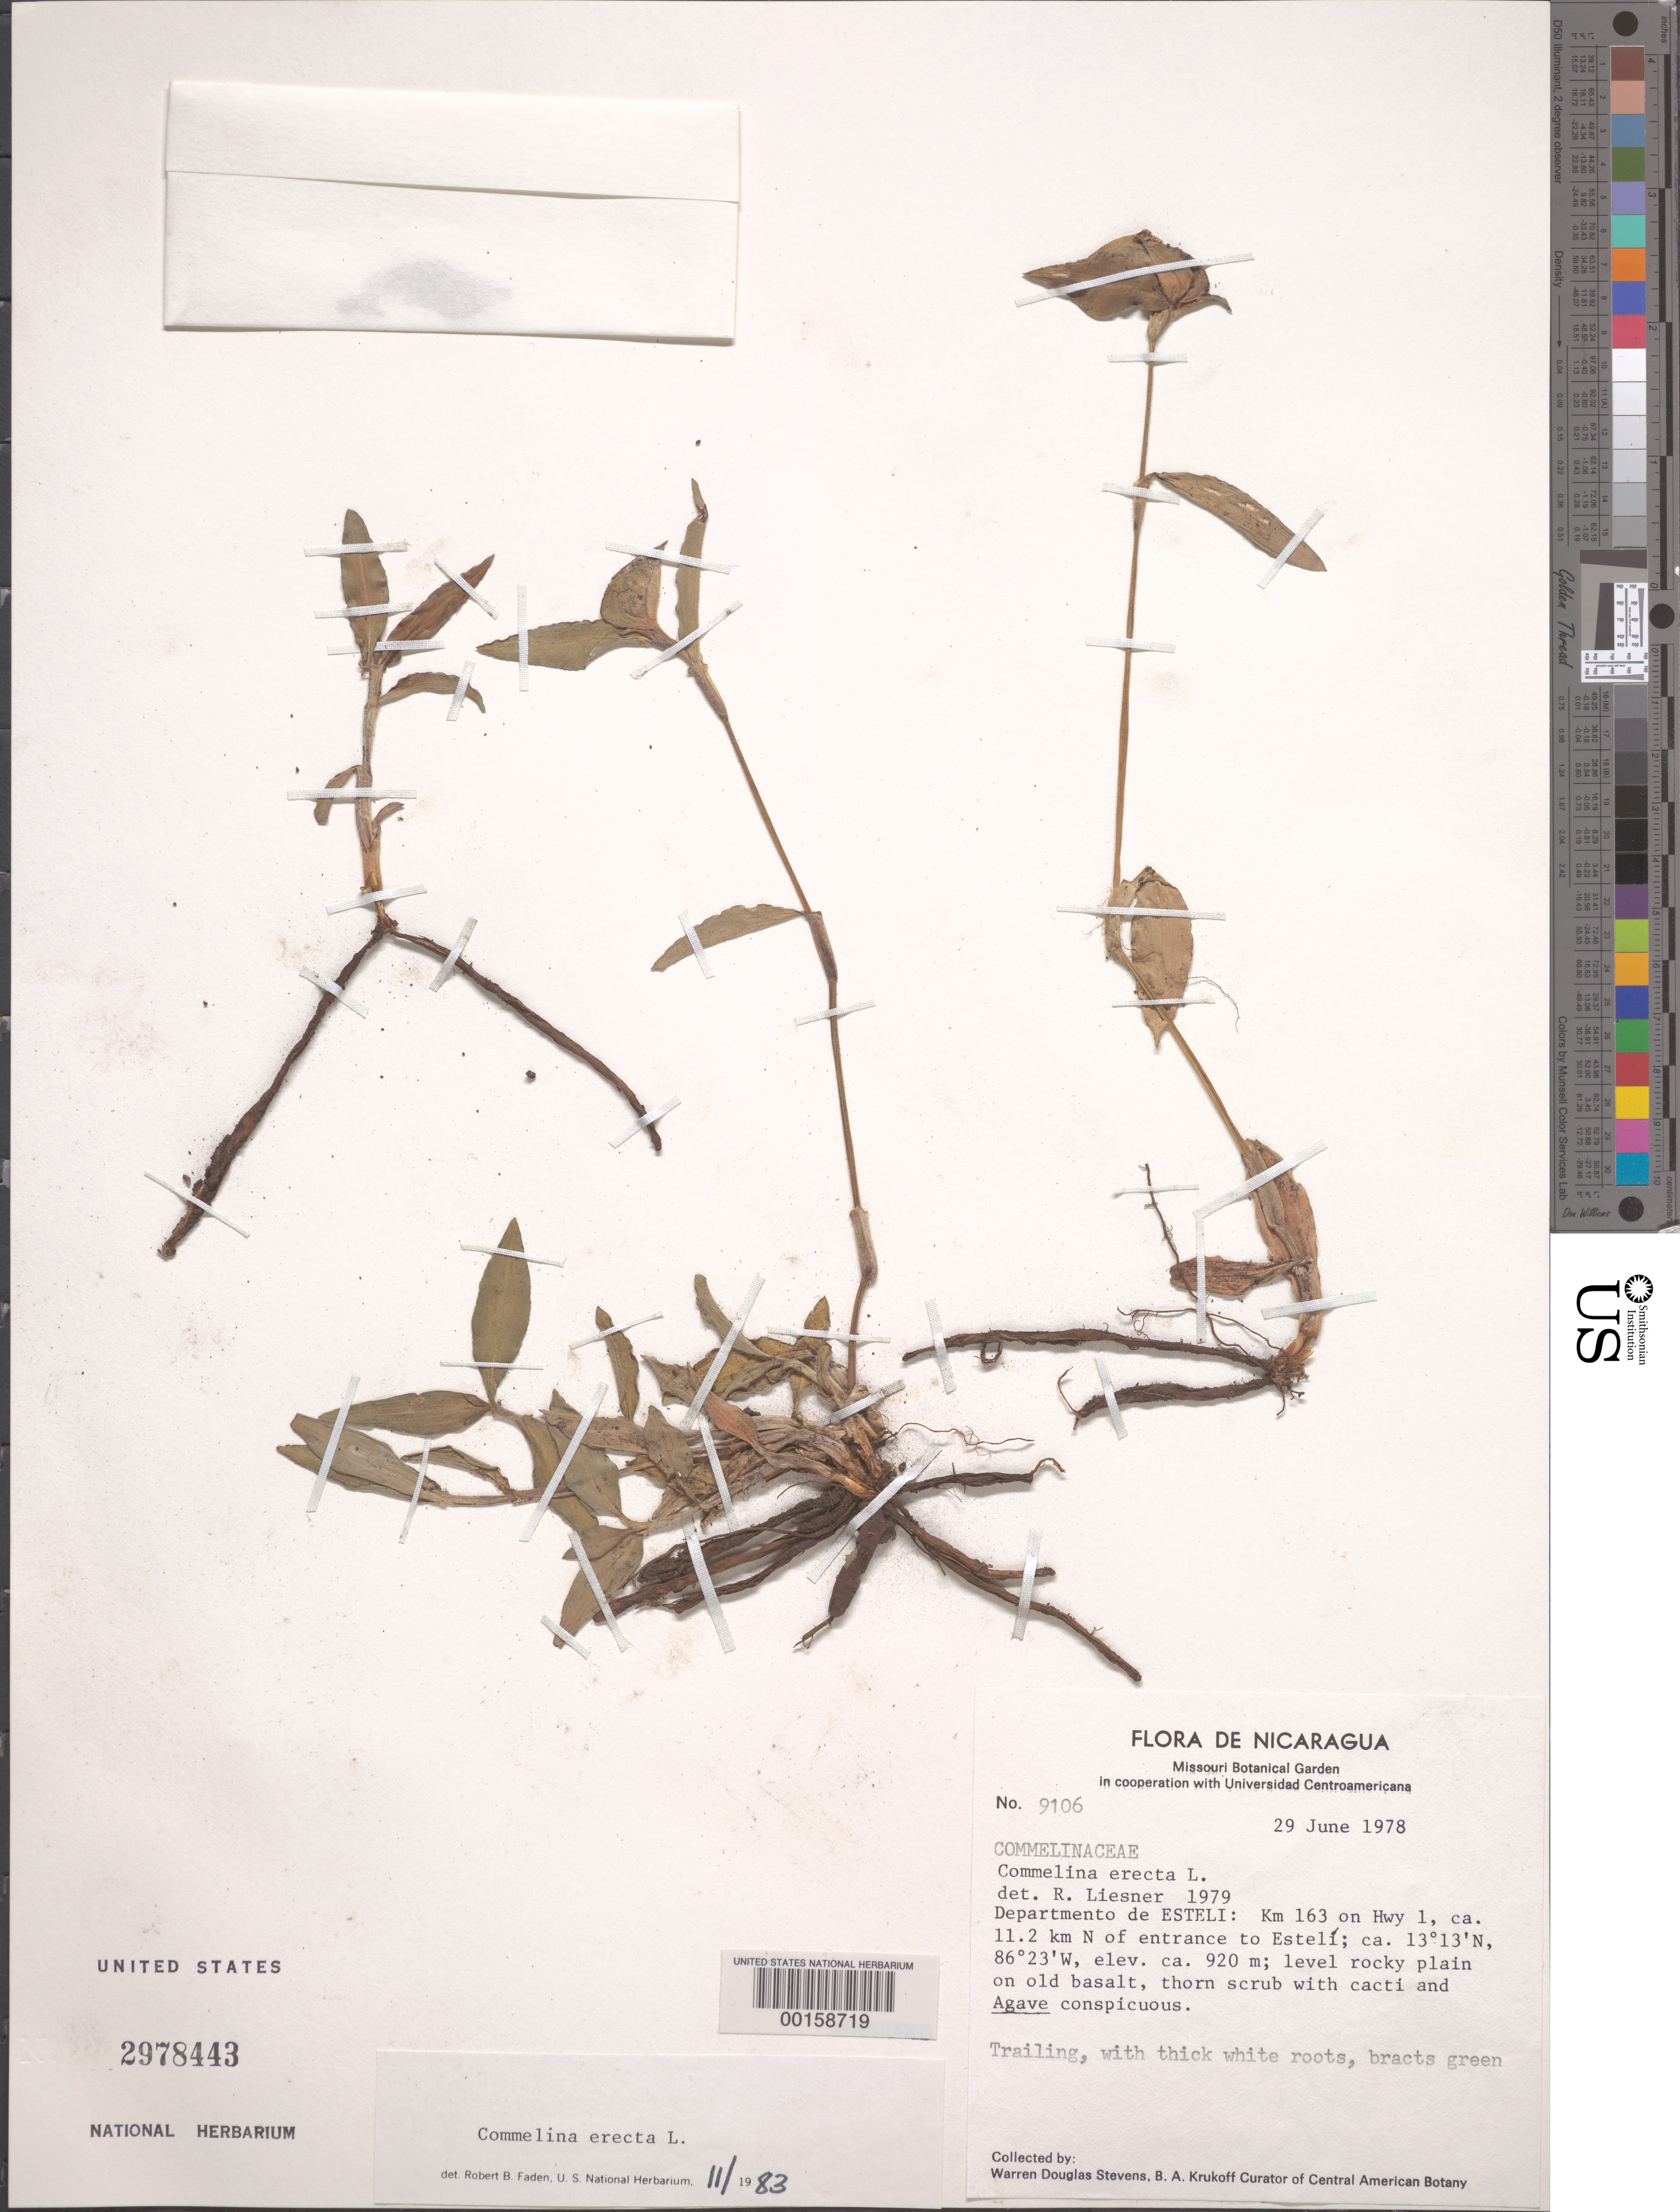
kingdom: Plantae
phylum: Tracheophyta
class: Liliopsida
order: Commelinales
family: Commelinaceae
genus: Commelina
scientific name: Commelina erecta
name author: L.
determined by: Faden, Robert B., (US), Smithsonian Institution - National Museum of Natural History (UNITED STATES)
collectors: W. Steens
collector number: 9106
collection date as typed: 29 Jun 1978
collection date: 1978-06-29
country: Nicaragua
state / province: Estelí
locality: Km 163 on hwy 1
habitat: Rocky plain on old basalt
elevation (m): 920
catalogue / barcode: US 2978443